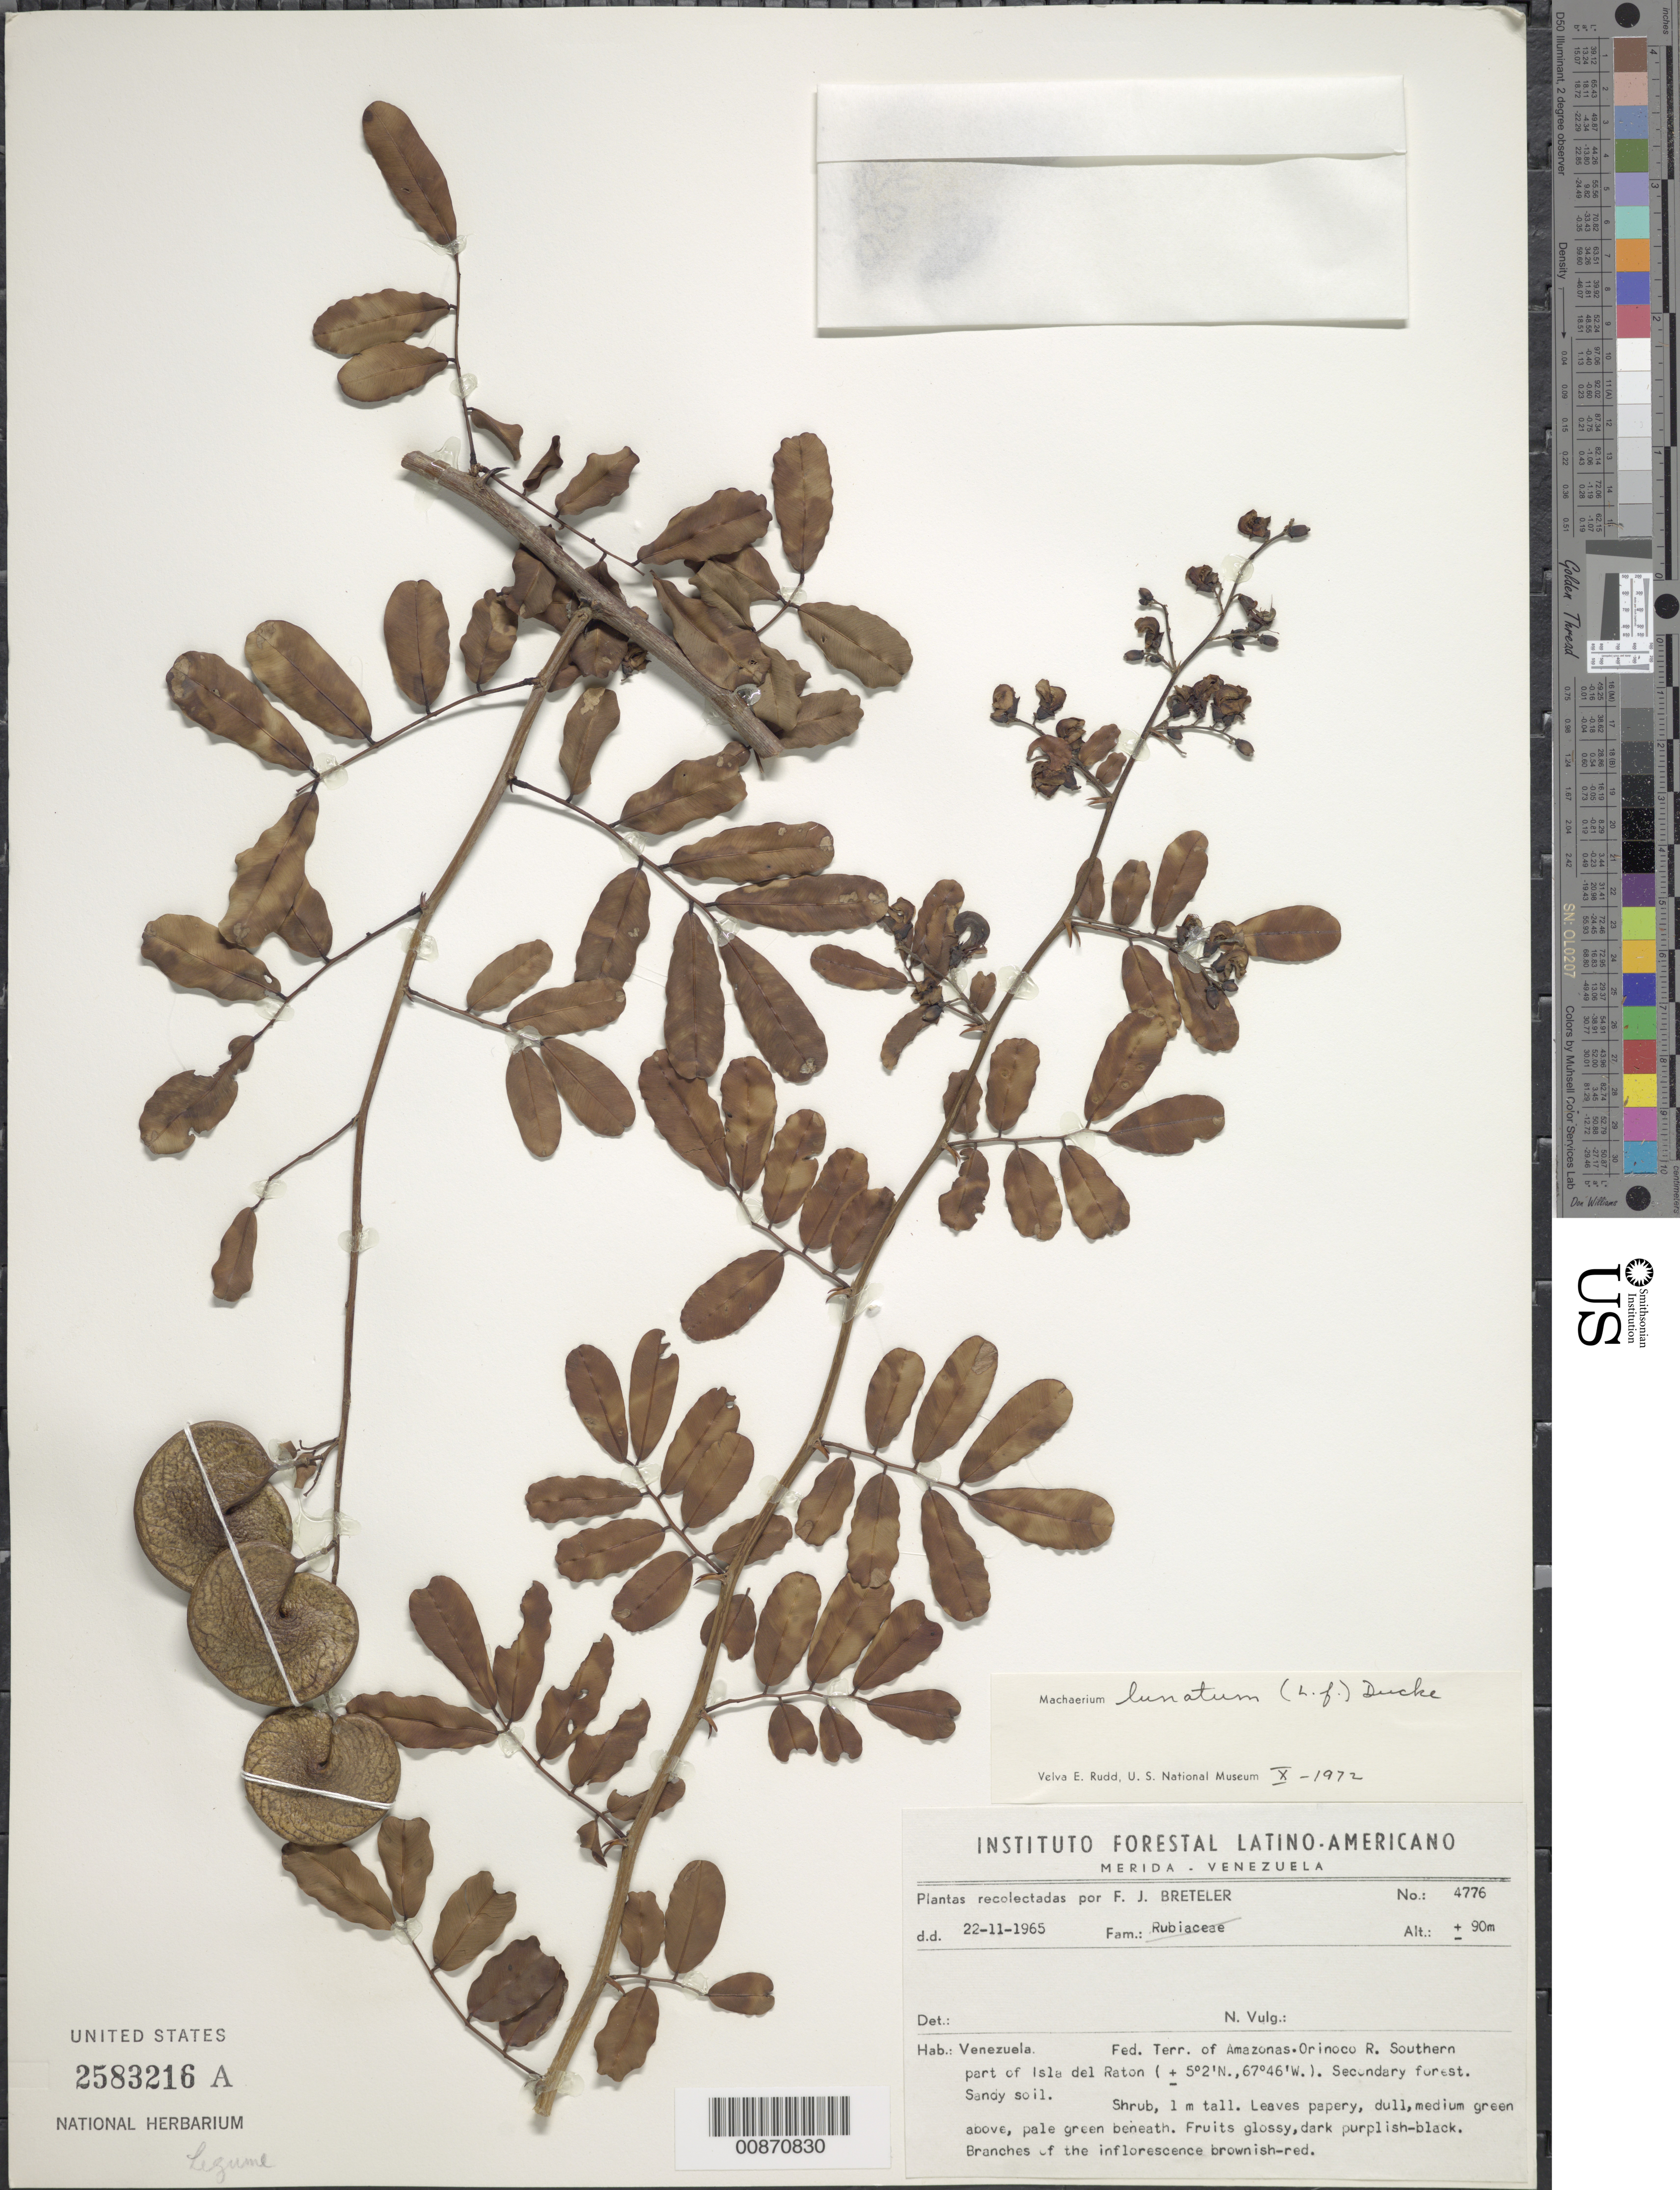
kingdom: Plantae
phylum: Tracheophyta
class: Magnoliopsida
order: Fabales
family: Fabaceae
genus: Machaerium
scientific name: Machaerium lunatum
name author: (L. f.) Ducke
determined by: Rudd, V. E.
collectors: F. J. Breteler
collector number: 4776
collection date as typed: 22-Nov-65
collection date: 1965-11-22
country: Venezuela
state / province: Amazonas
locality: Orinoco R., southern part of Isla del Ratón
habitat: Secondary forest, sandy soil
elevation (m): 90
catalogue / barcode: US 2583216A